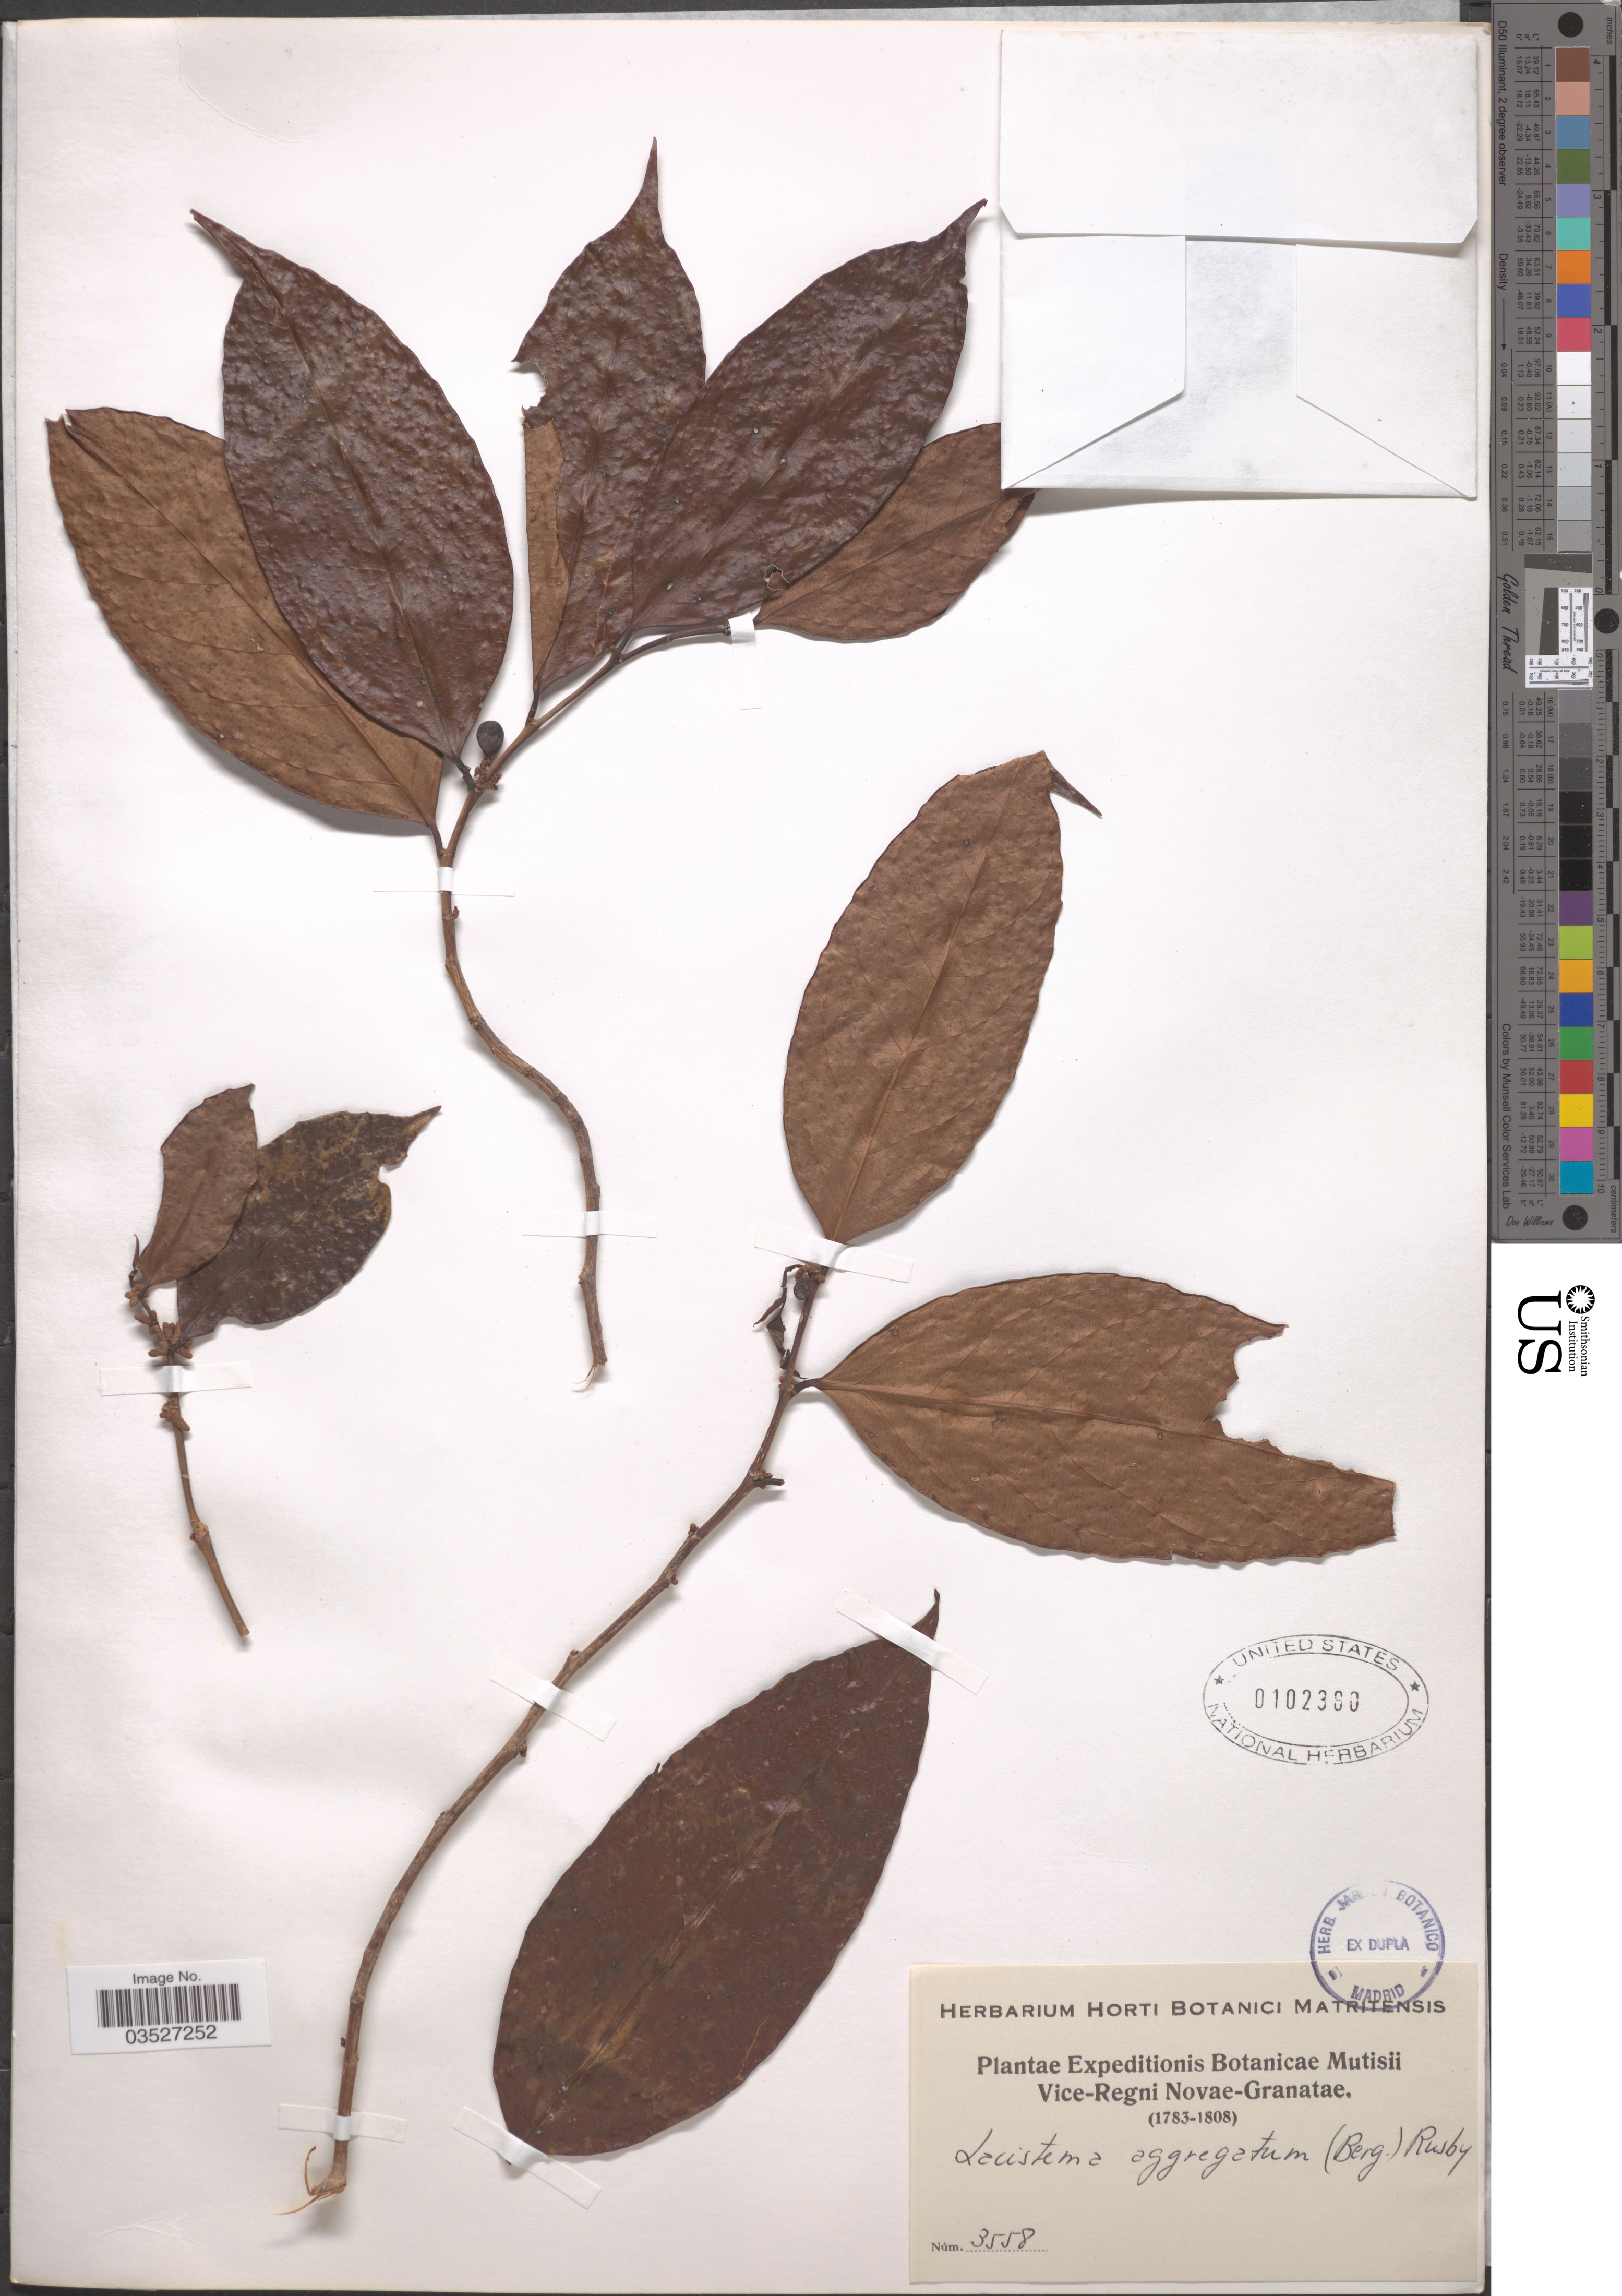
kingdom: Plantae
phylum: Tracheophyta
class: Magnoliopsida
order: Malpighiales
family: Lacistemataceae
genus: Lacistema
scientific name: Lacistema aggregatum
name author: (P.J. Bergius) Rusby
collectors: Expeditions Botanicae Mutisii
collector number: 3558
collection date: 1783/1808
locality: Vice-Regni Novae-Granatae.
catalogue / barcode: US 102380